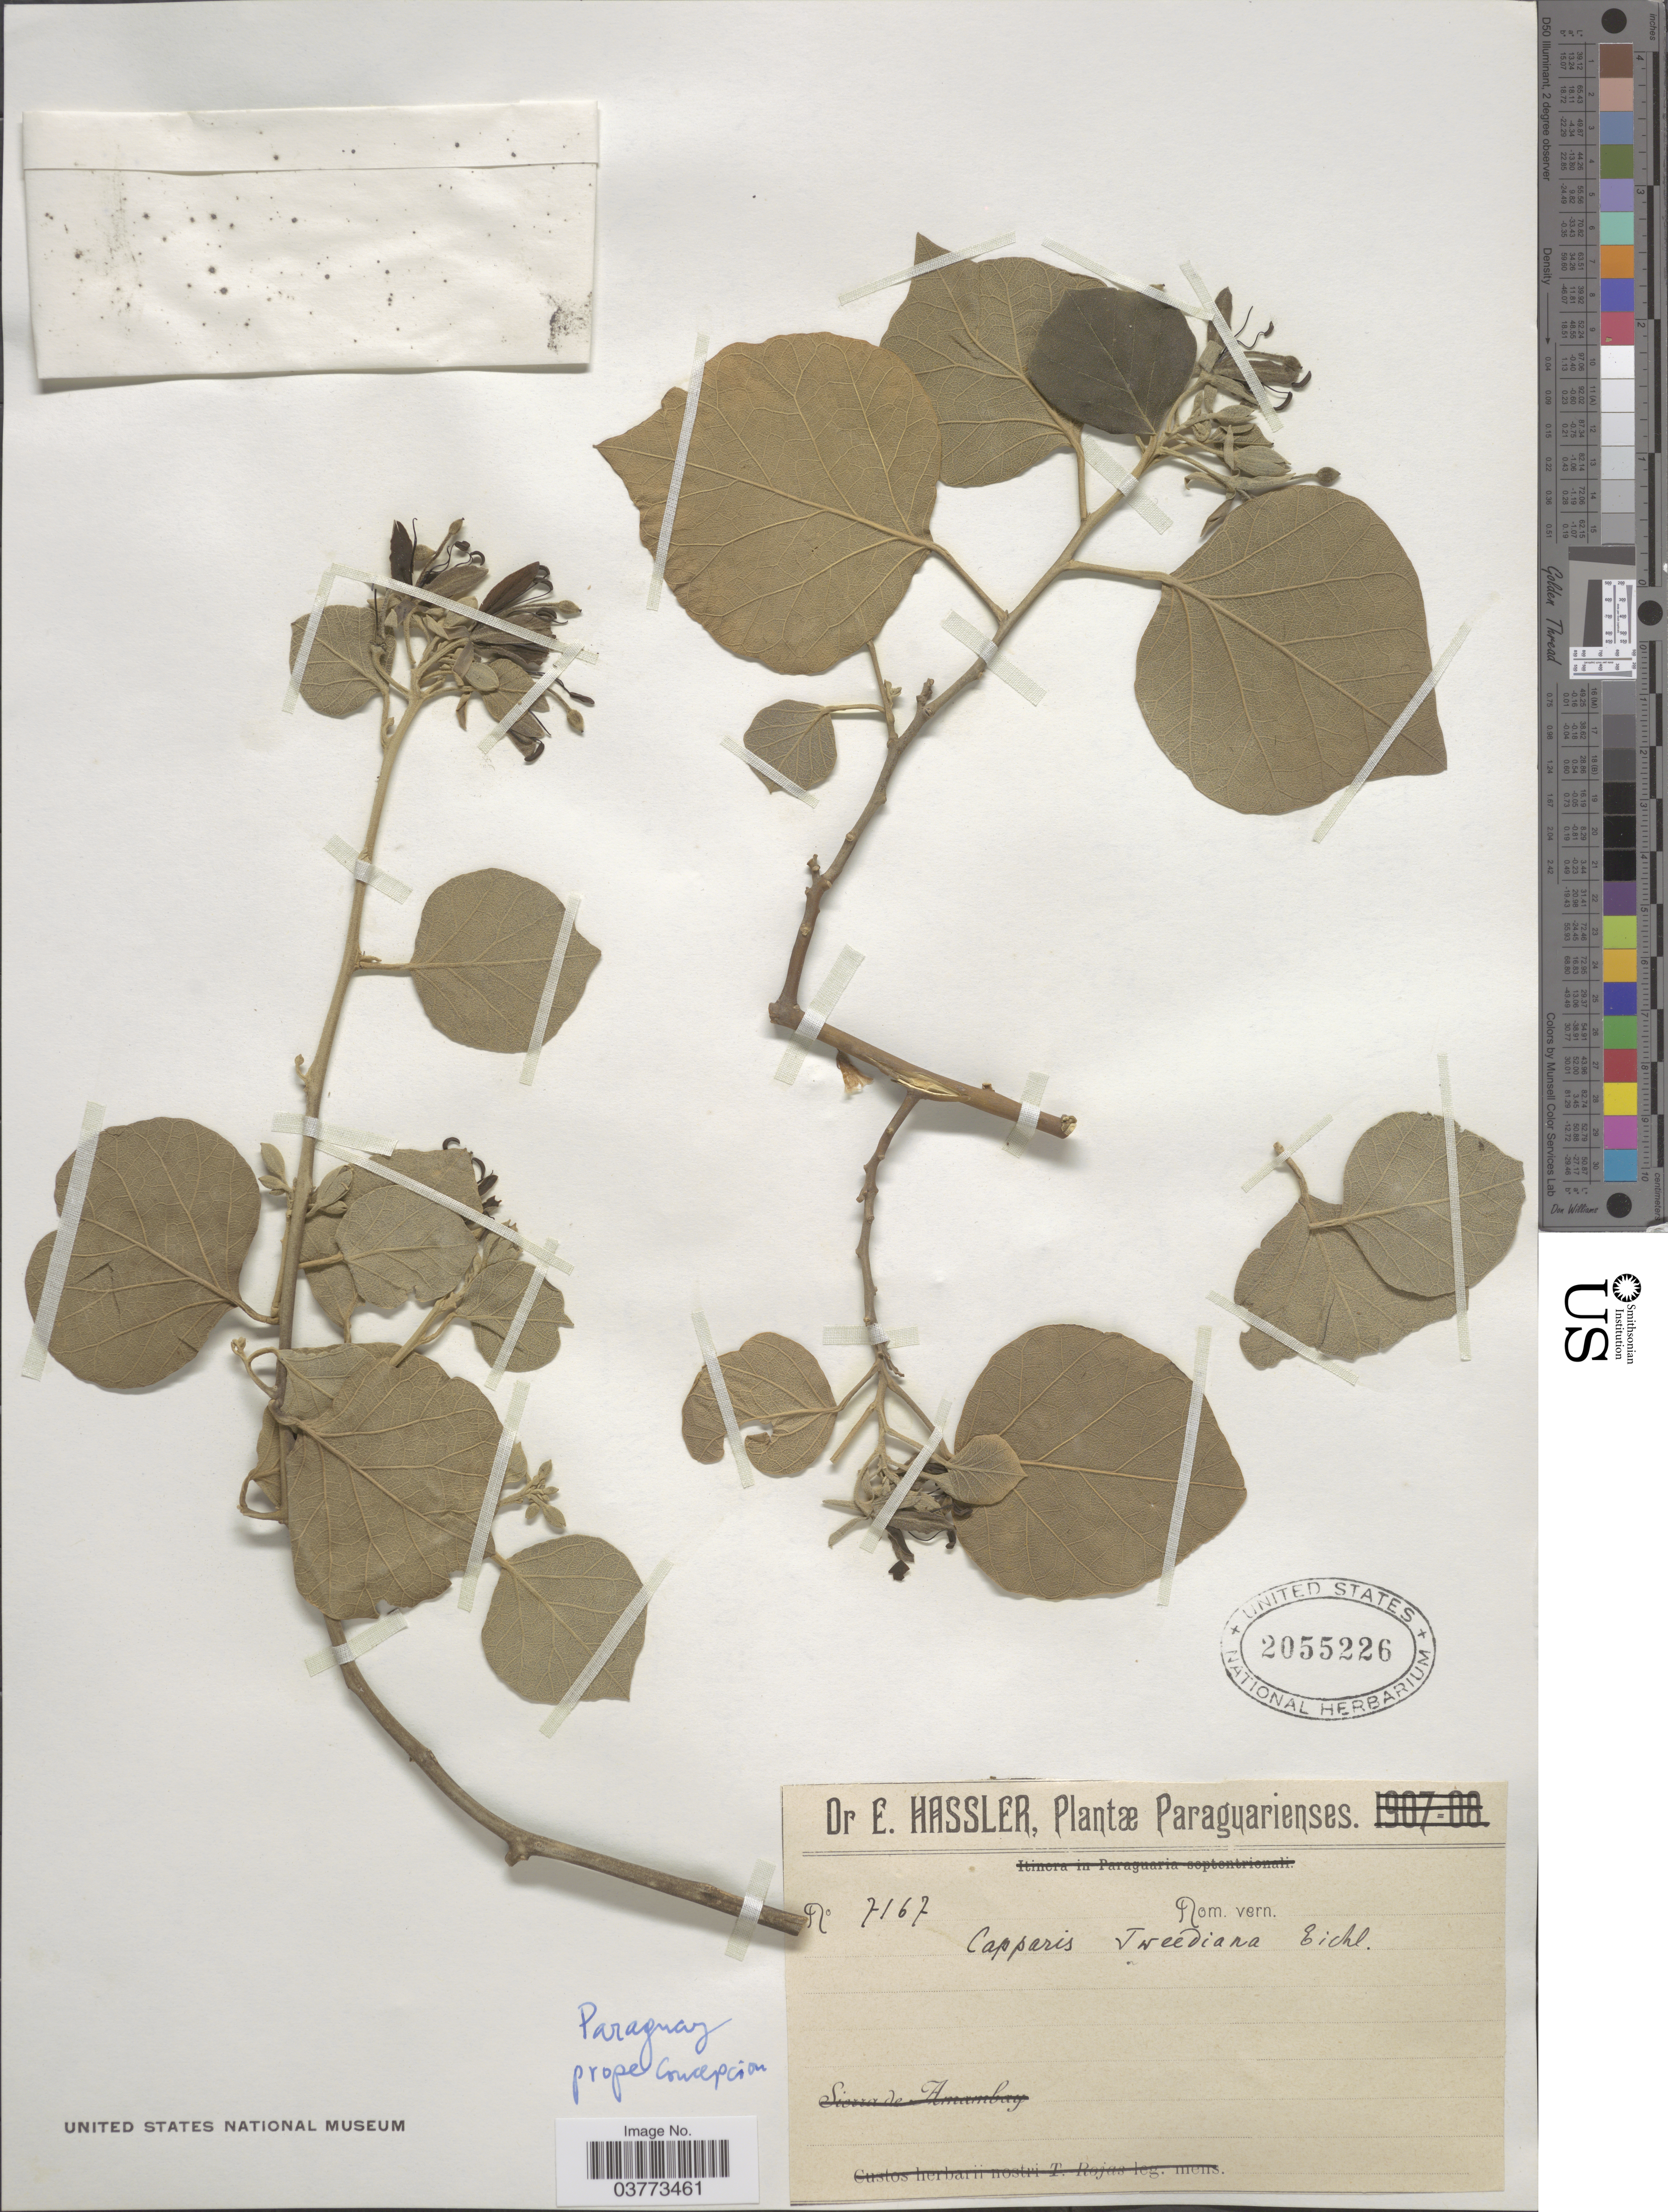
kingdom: Plantae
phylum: Tracheophyta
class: Magnoliopsida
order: Brassicales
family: Capparaceae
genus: Capparicordis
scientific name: Capparicordis tweediana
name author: (Eichler) Iltis & Cornejo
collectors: E. Hassler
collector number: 7167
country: Paraguay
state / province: Concepcion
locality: Paraguarienses. Prope Concepcion.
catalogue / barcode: US 2055226